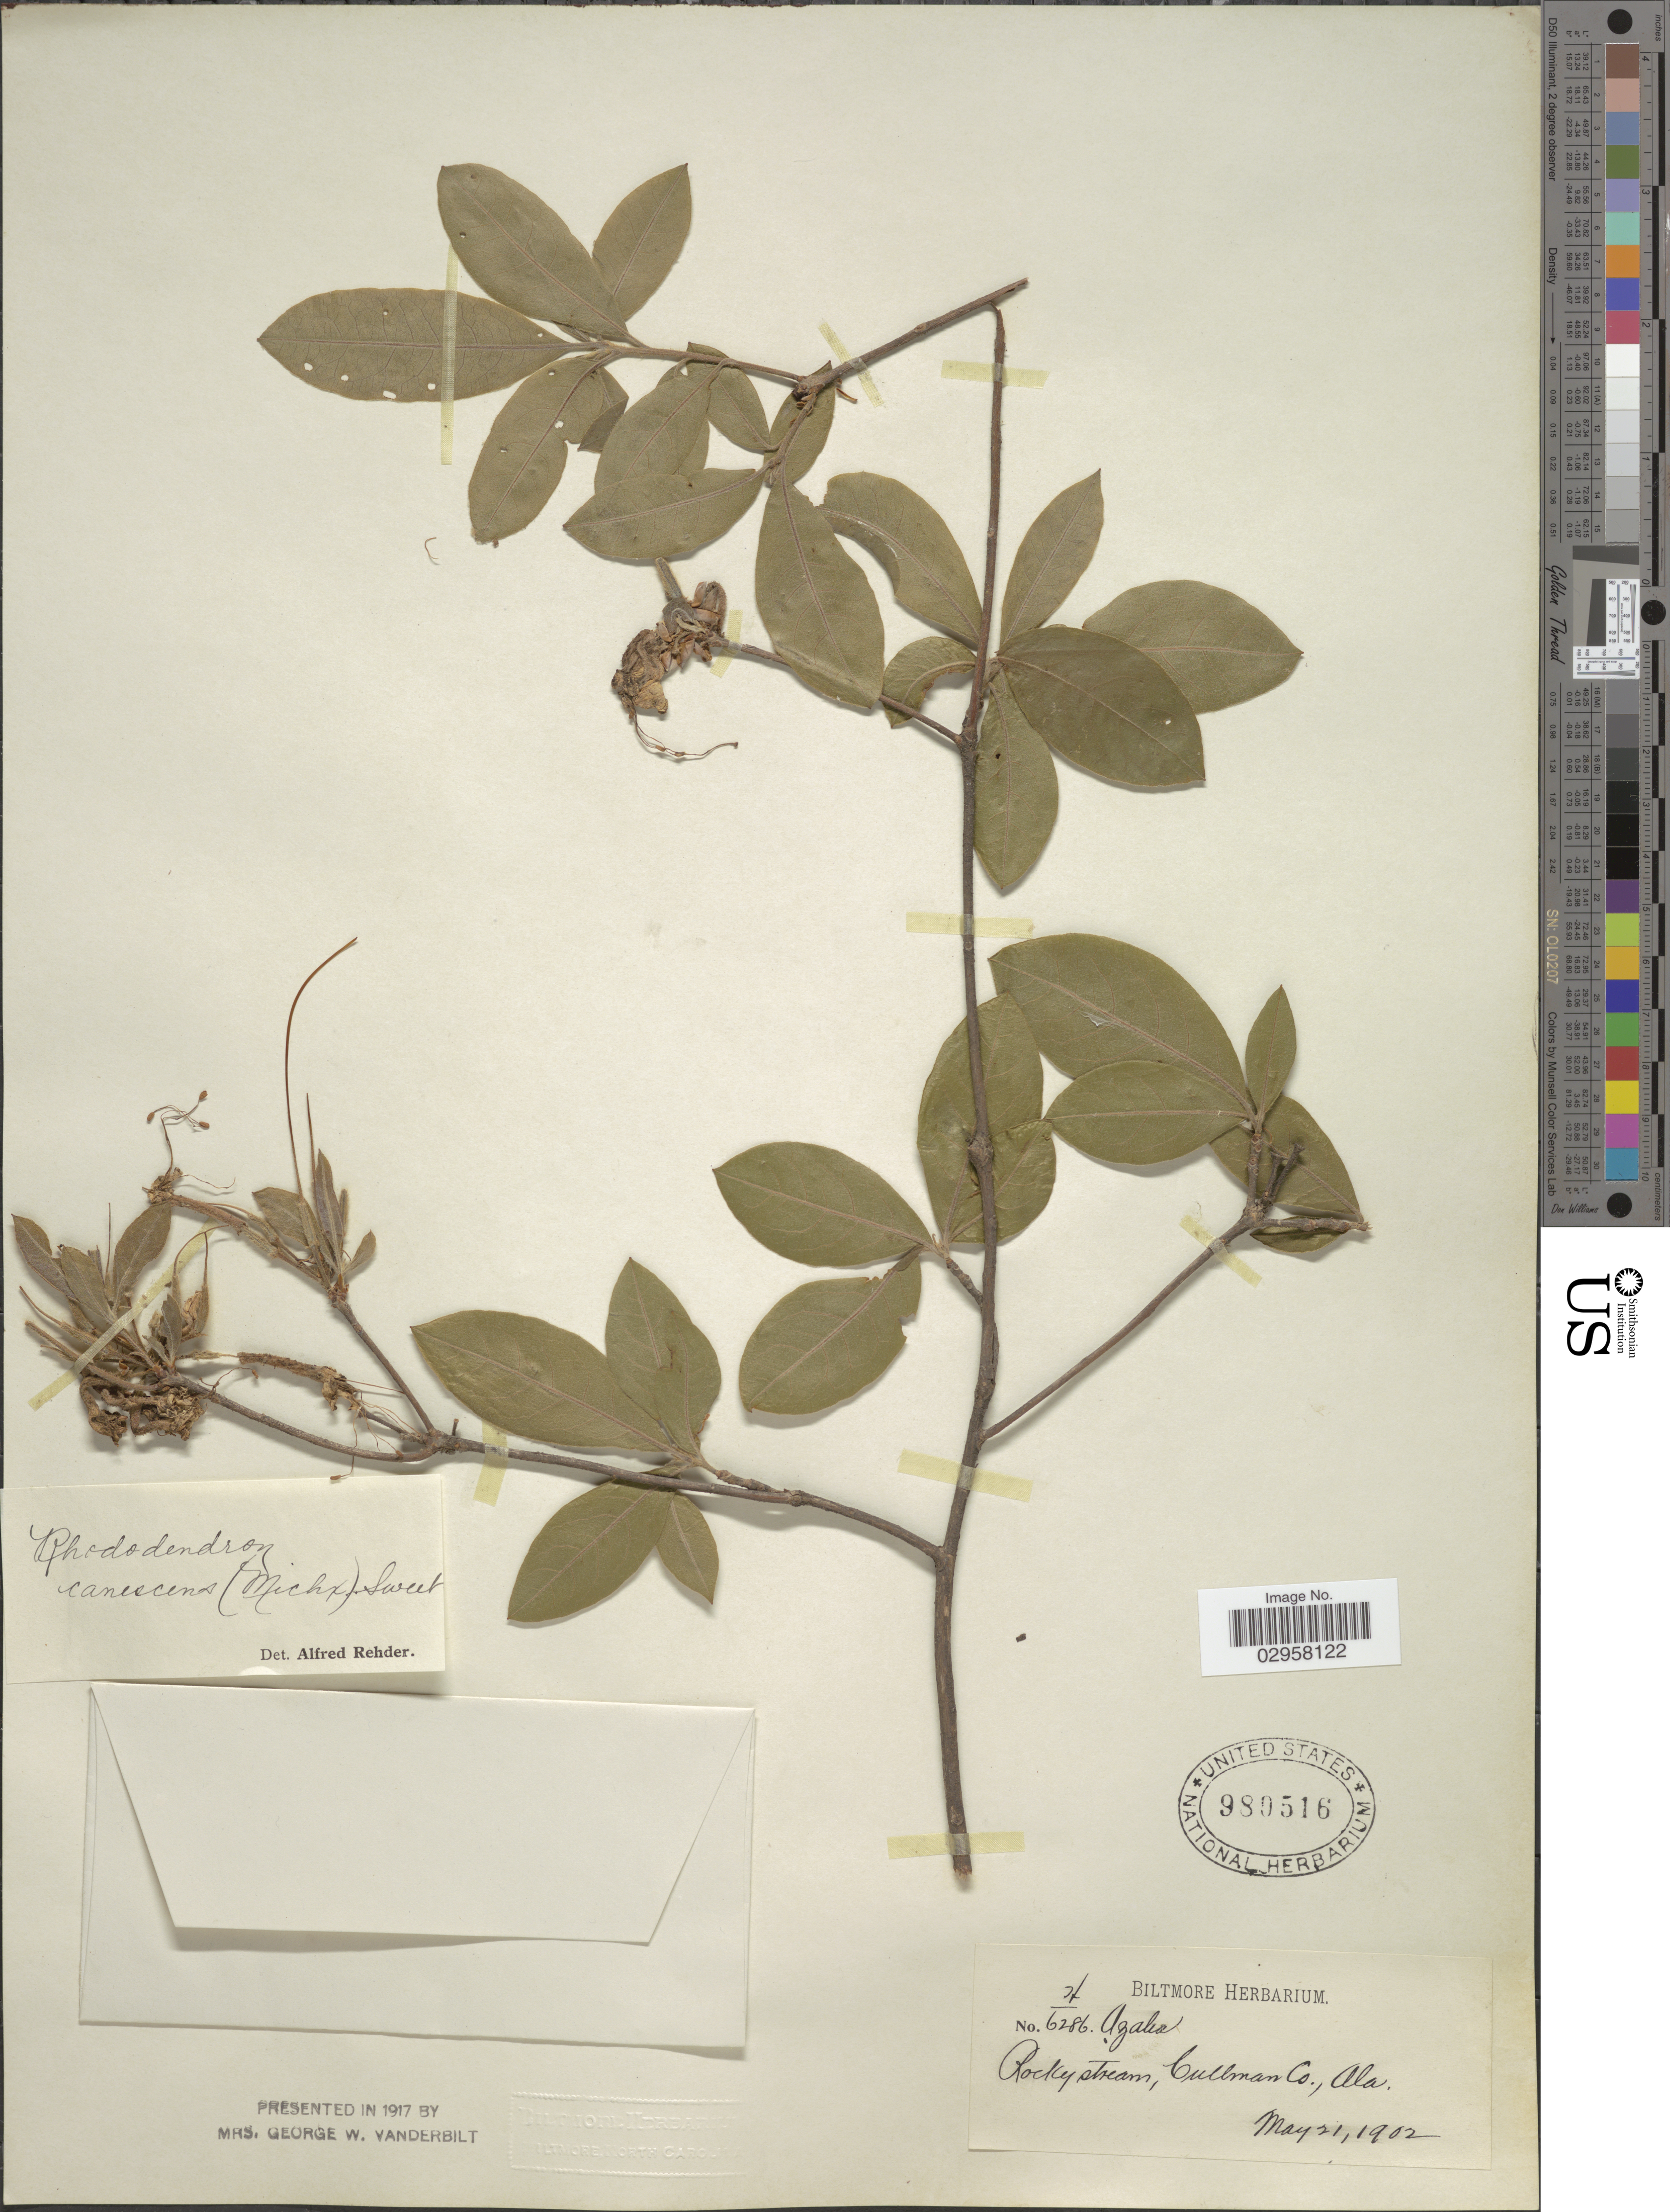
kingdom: Plantae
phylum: Tracheophyta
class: Magnoliopsida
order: Ericales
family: Ericaceae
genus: Rhododendron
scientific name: Rhododendron canescens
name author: (Michx.) Sweet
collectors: ex herb. Biltmore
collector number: H/6286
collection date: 1902-05-21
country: United States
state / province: Alabama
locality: Rocky stream, Cullman Co.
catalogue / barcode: US 980516